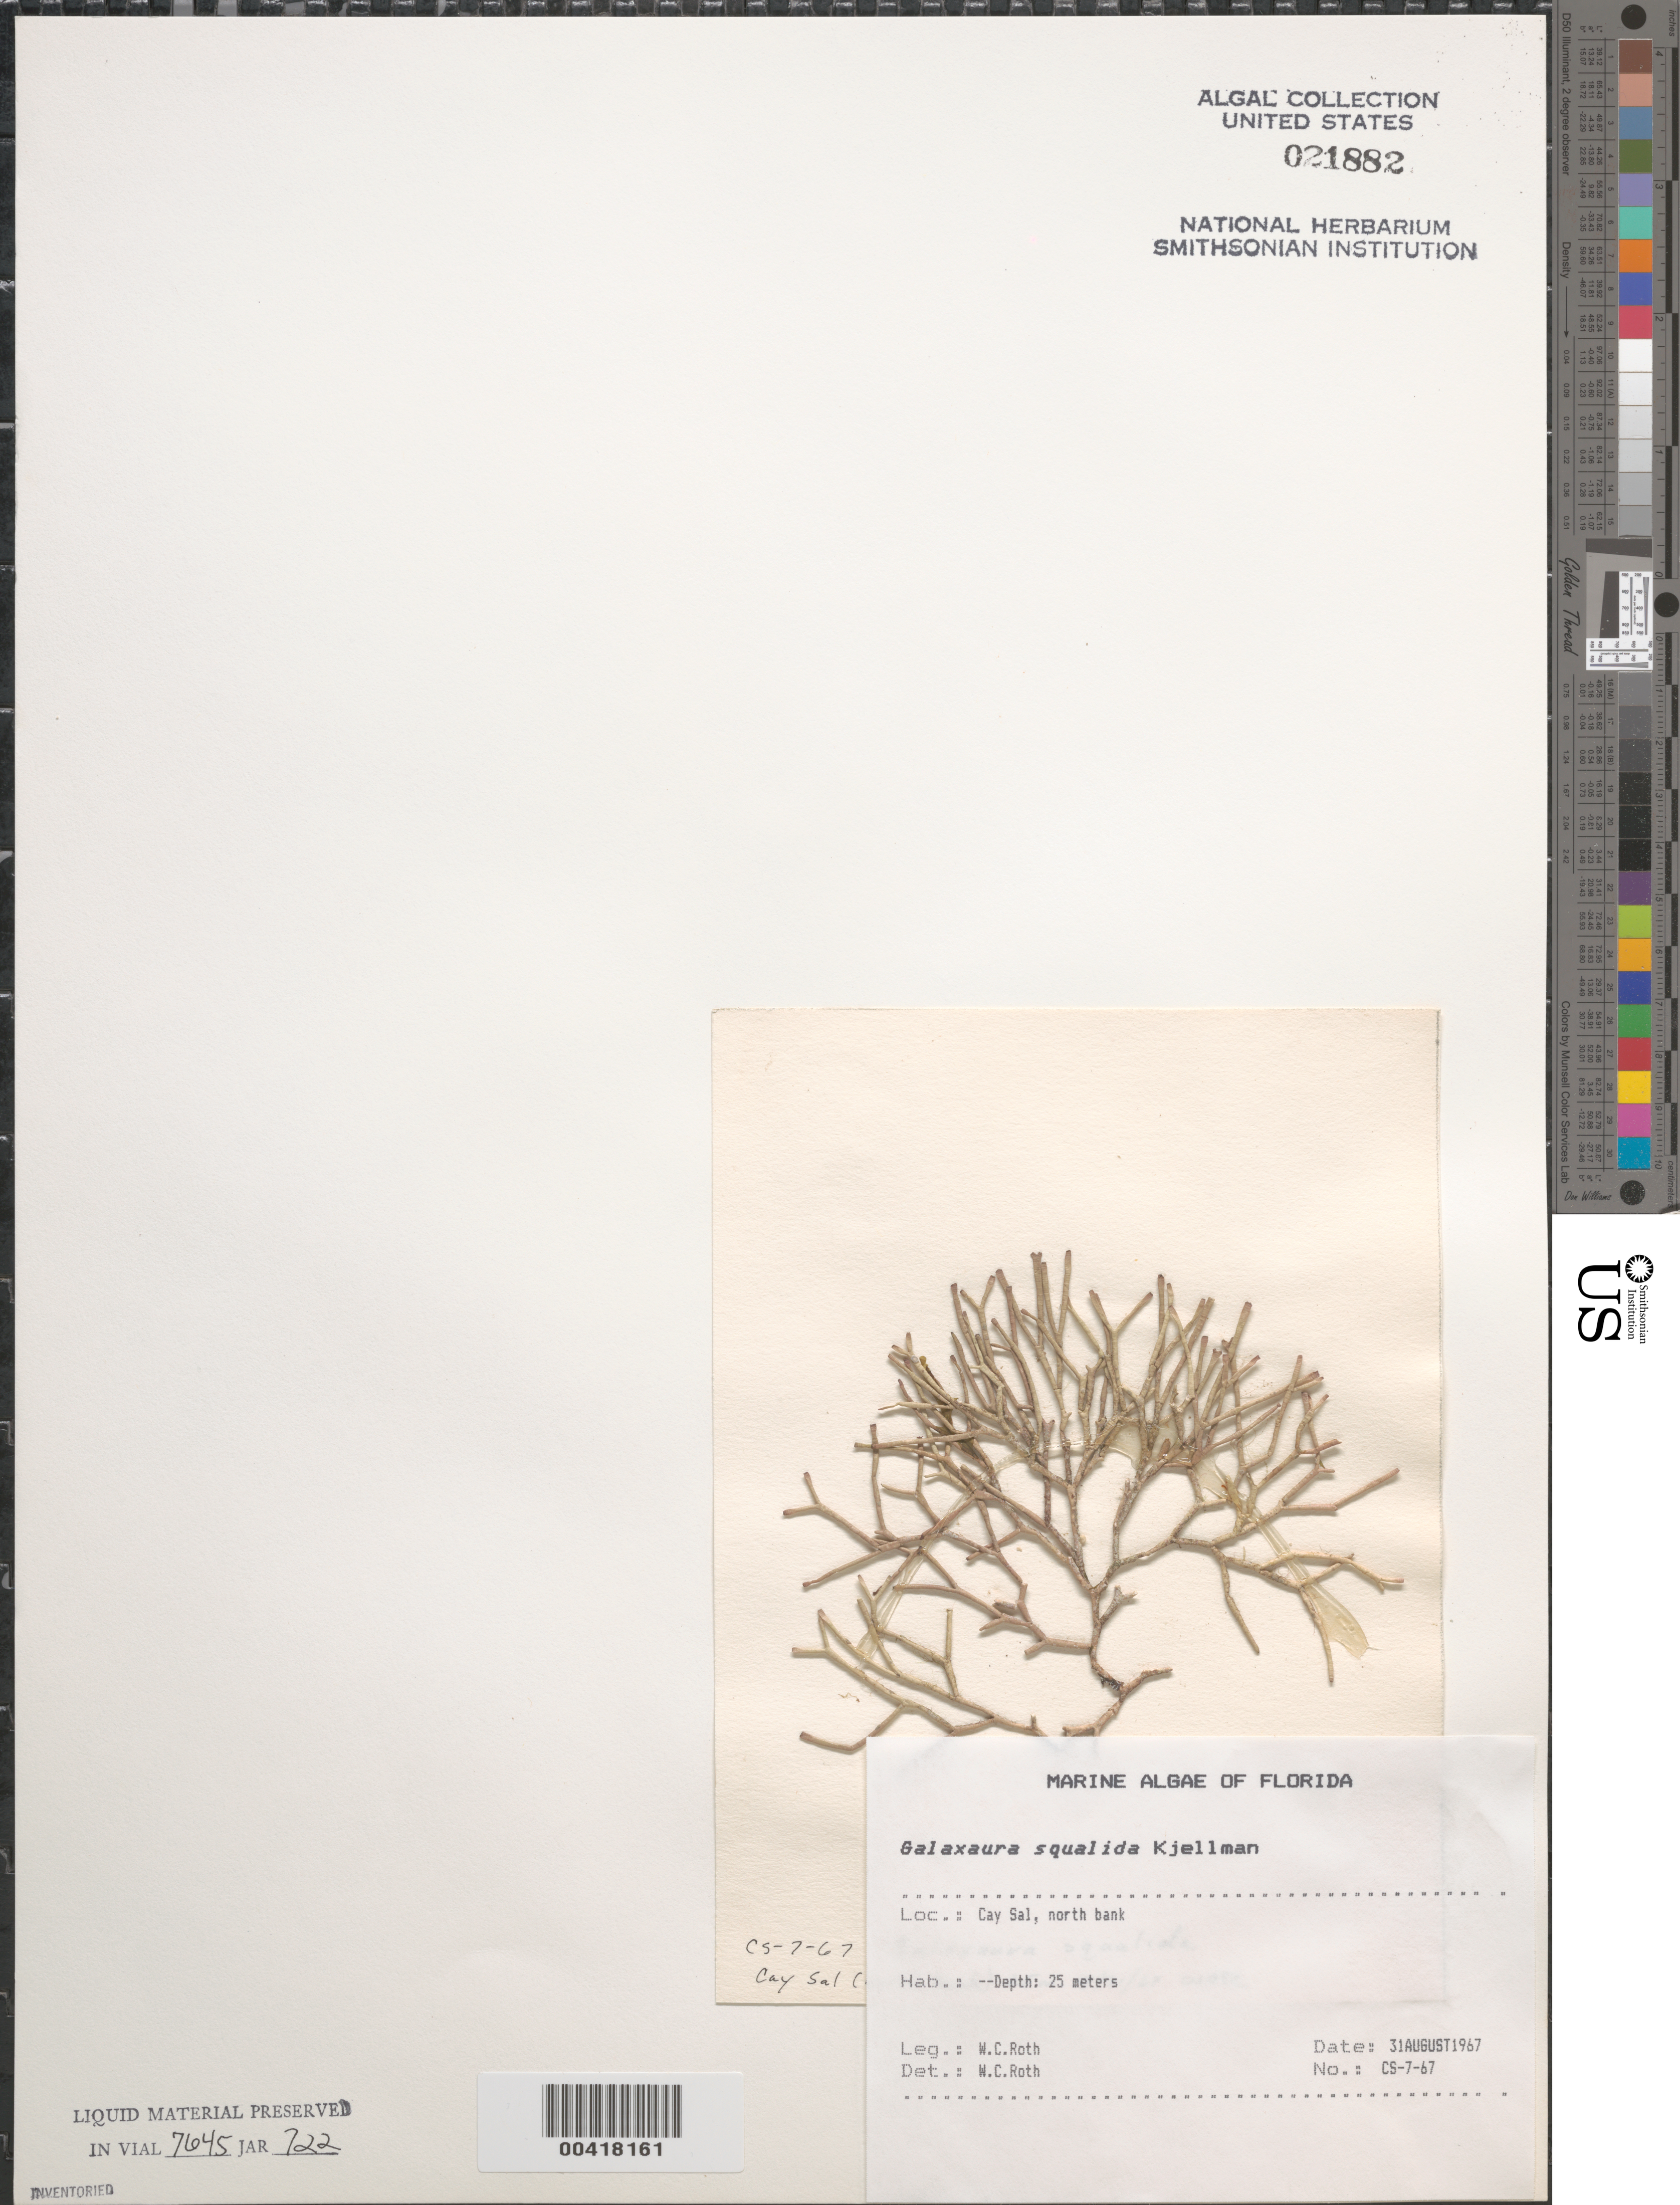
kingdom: Plantae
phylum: Rhodophyta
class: Florideophyceae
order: Nemaliales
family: Galaxauraceae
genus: Galaxaura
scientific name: Galaxaura rugosa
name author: (Ellis & Sol.) J.V.Lamouroux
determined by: Algae name updating Project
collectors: W. C. Roth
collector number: Cs-7-67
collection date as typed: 31 Aug 1967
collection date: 1967-08-31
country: United States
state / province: Florida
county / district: Monroe County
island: Cay Sal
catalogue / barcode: US 21882